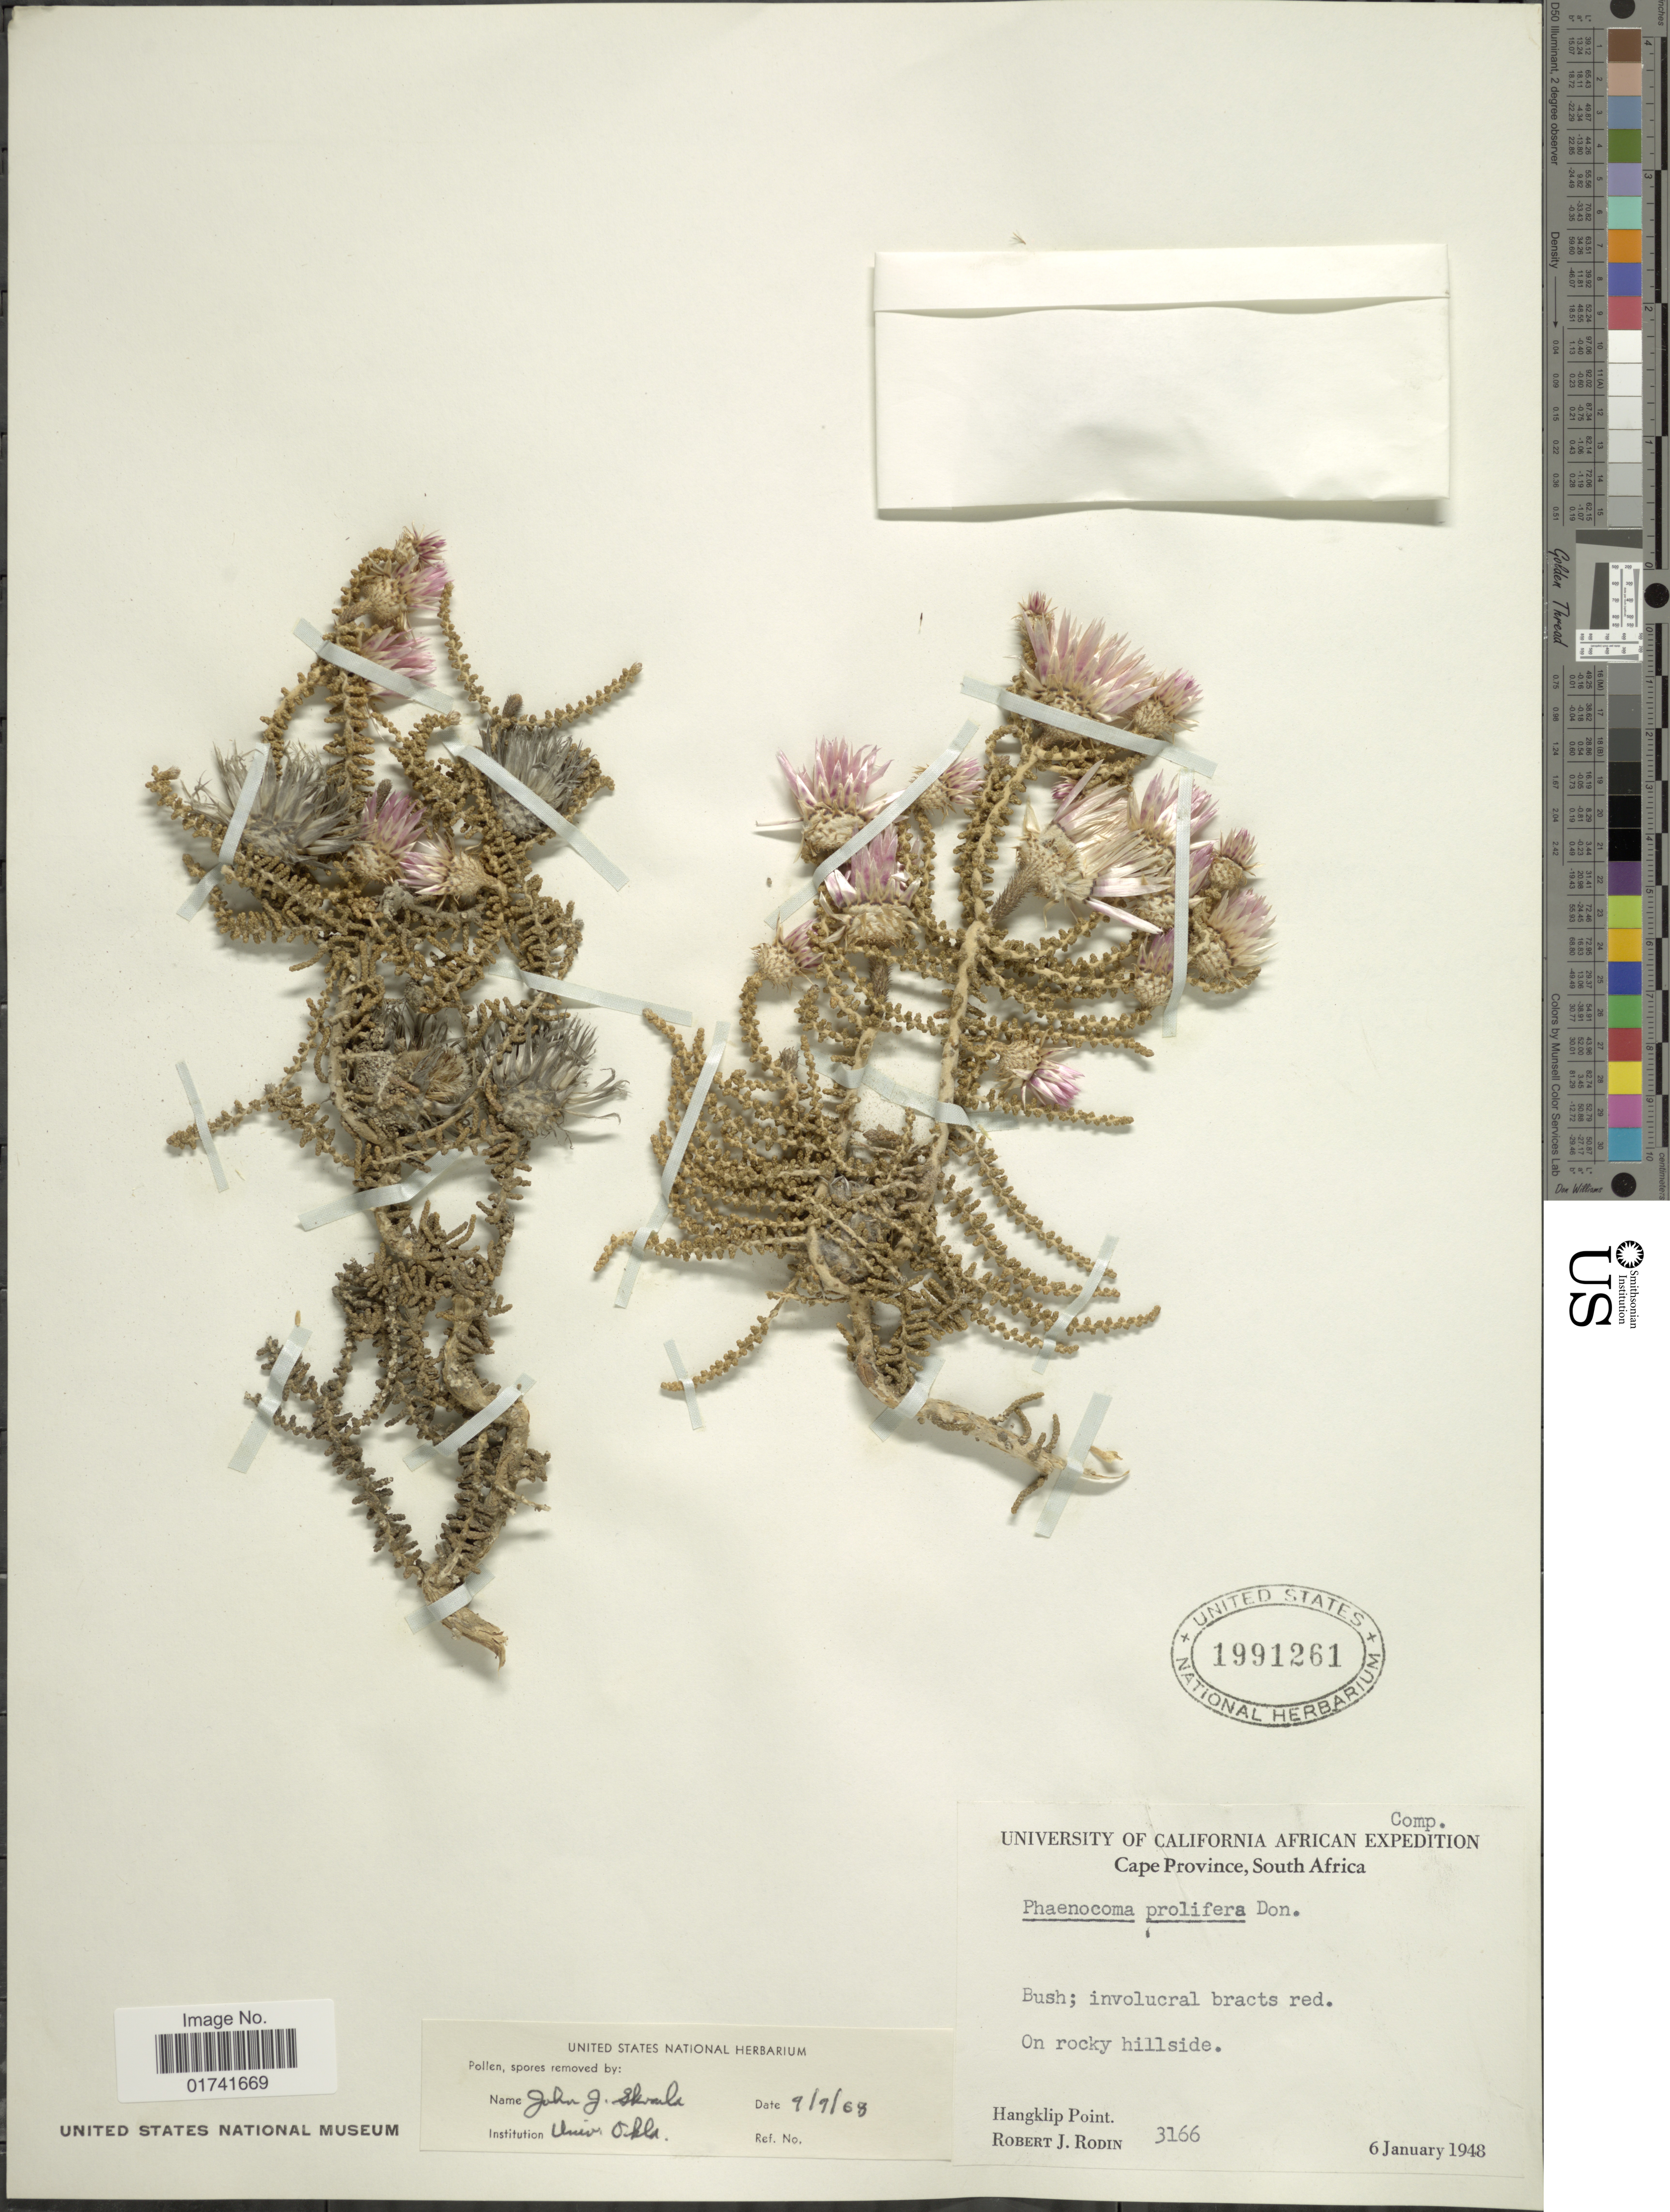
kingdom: Plantae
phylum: Tracheophyta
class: Magnoliopsida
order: Asterales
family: Asteraceae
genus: Phaenocoma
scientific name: Phaenocoma prolifera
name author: (L.) D. Don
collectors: R. J. Rodin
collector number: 3166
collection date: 1948-01-06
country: South Africa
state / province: Western Cape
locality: On rocky hillside. Hangklip Point.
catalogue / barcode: US 1991261